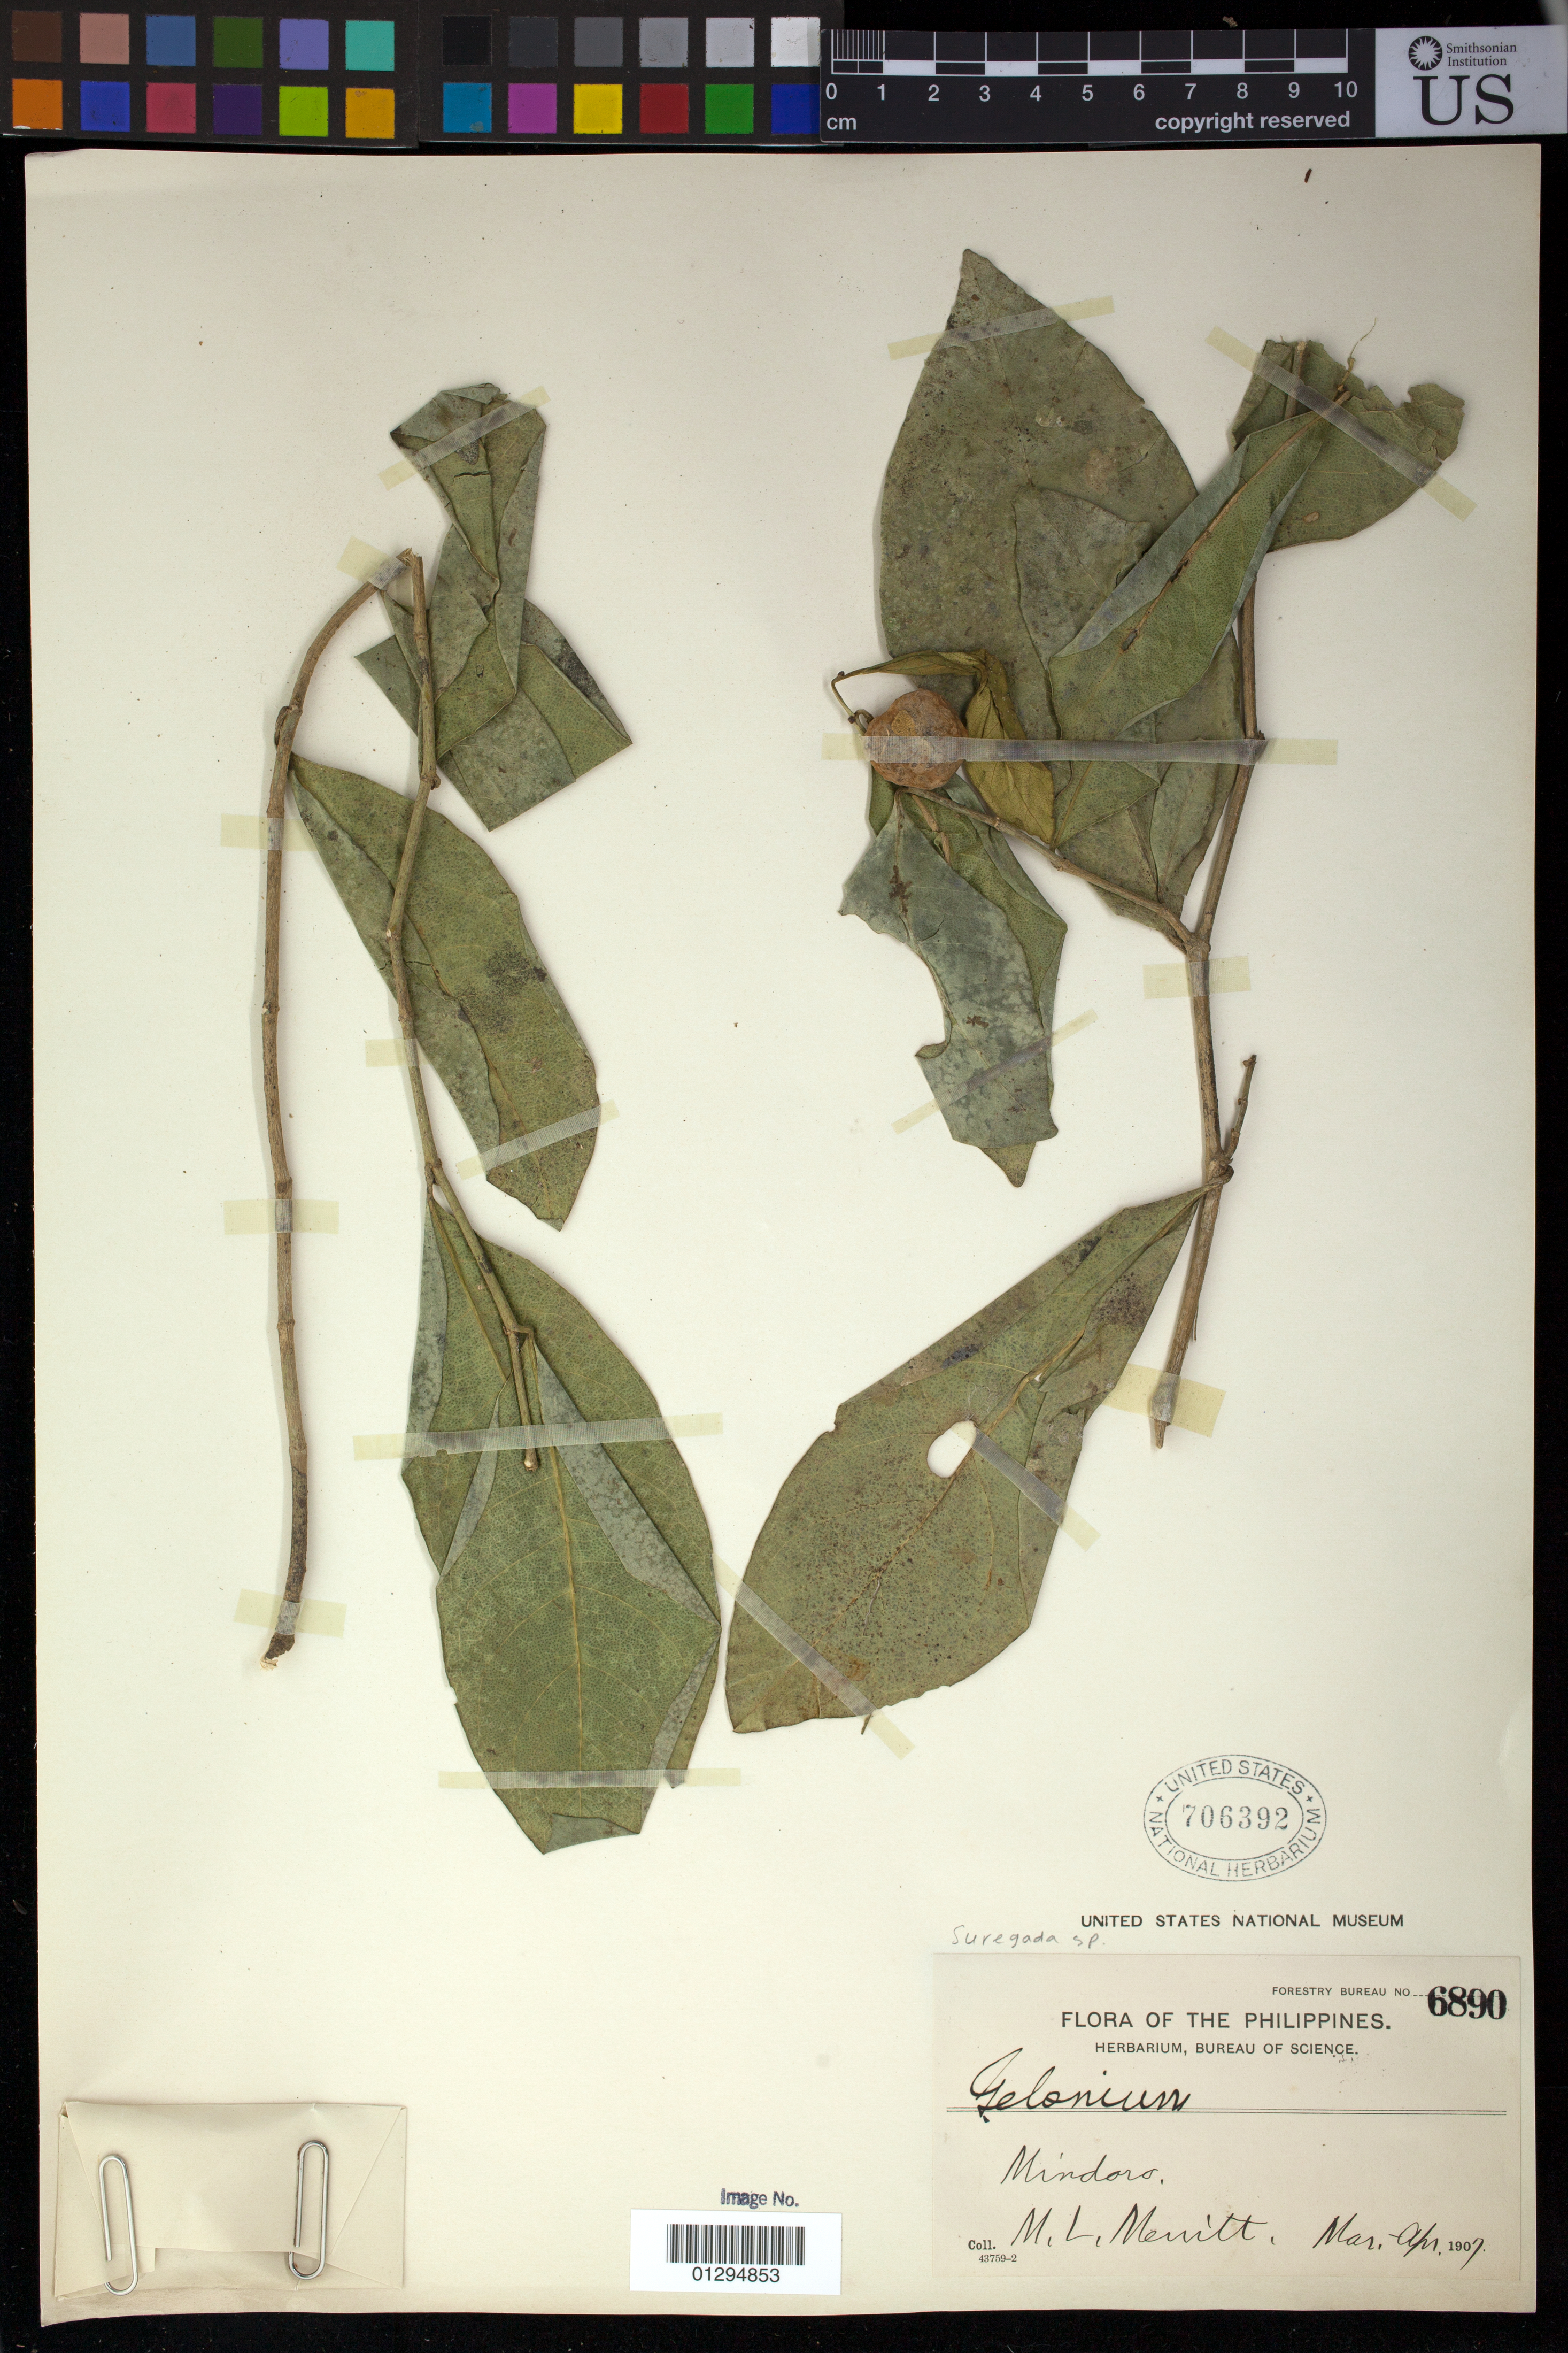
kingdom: Plantae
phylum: Tracheophyta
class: Magnoliopsida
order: Malpighiales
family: Euphorbiaceae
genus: Suregada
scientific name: Suregada sp.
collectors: M. L. Merritt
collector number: For. Bur. 6890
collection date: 1907-03/1907-04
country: Philippines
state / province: Mimaropa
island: Mindoro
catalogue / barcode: US 706392